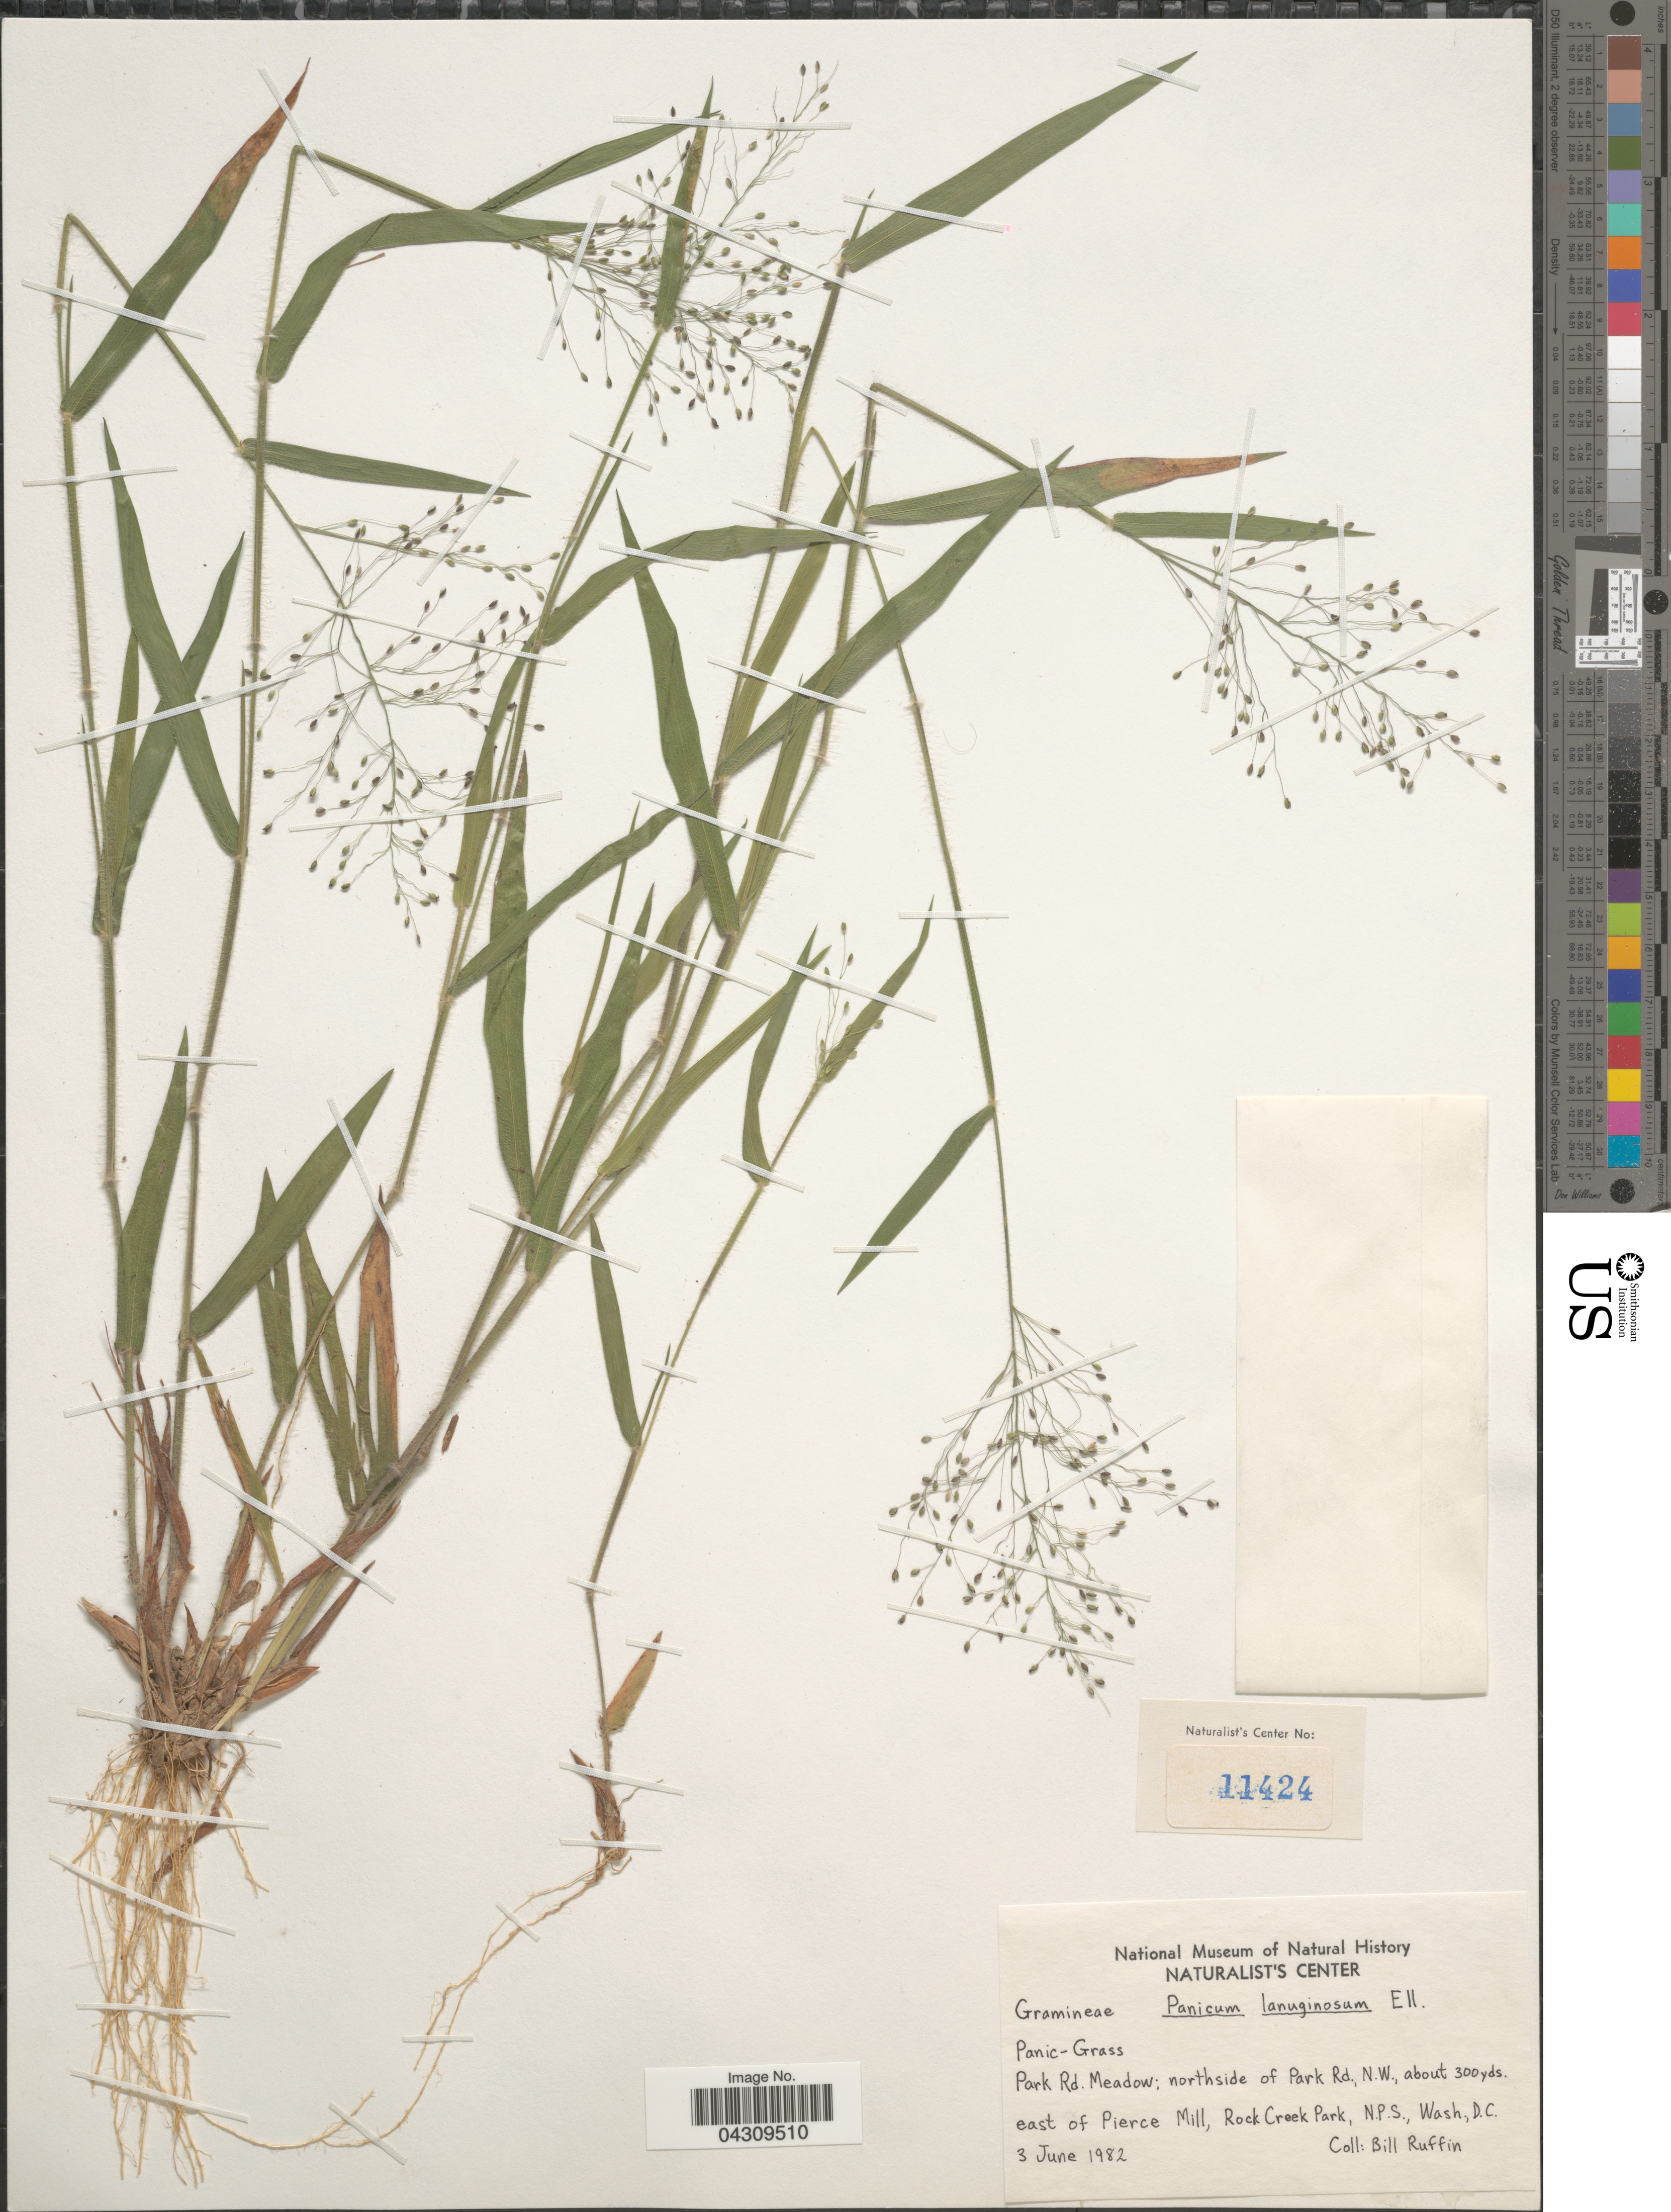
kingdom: Plantae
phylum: Tracheophyta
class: Liliopsida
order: Poales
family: Poaceae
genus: Dichanthelium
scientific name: Dichanthelium acuminatum var. acuminatum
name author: (Sw.) Gould & C.A. Clark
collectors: B. Ruffin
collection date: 1982-06-03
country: United States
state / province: District of Columbia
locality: Park Rd. Meadow: northside of Park Rd, N.W., about 300 yds. east of Pierce Mill, Rock Creek Park, N.P.S., Wash., D.C.